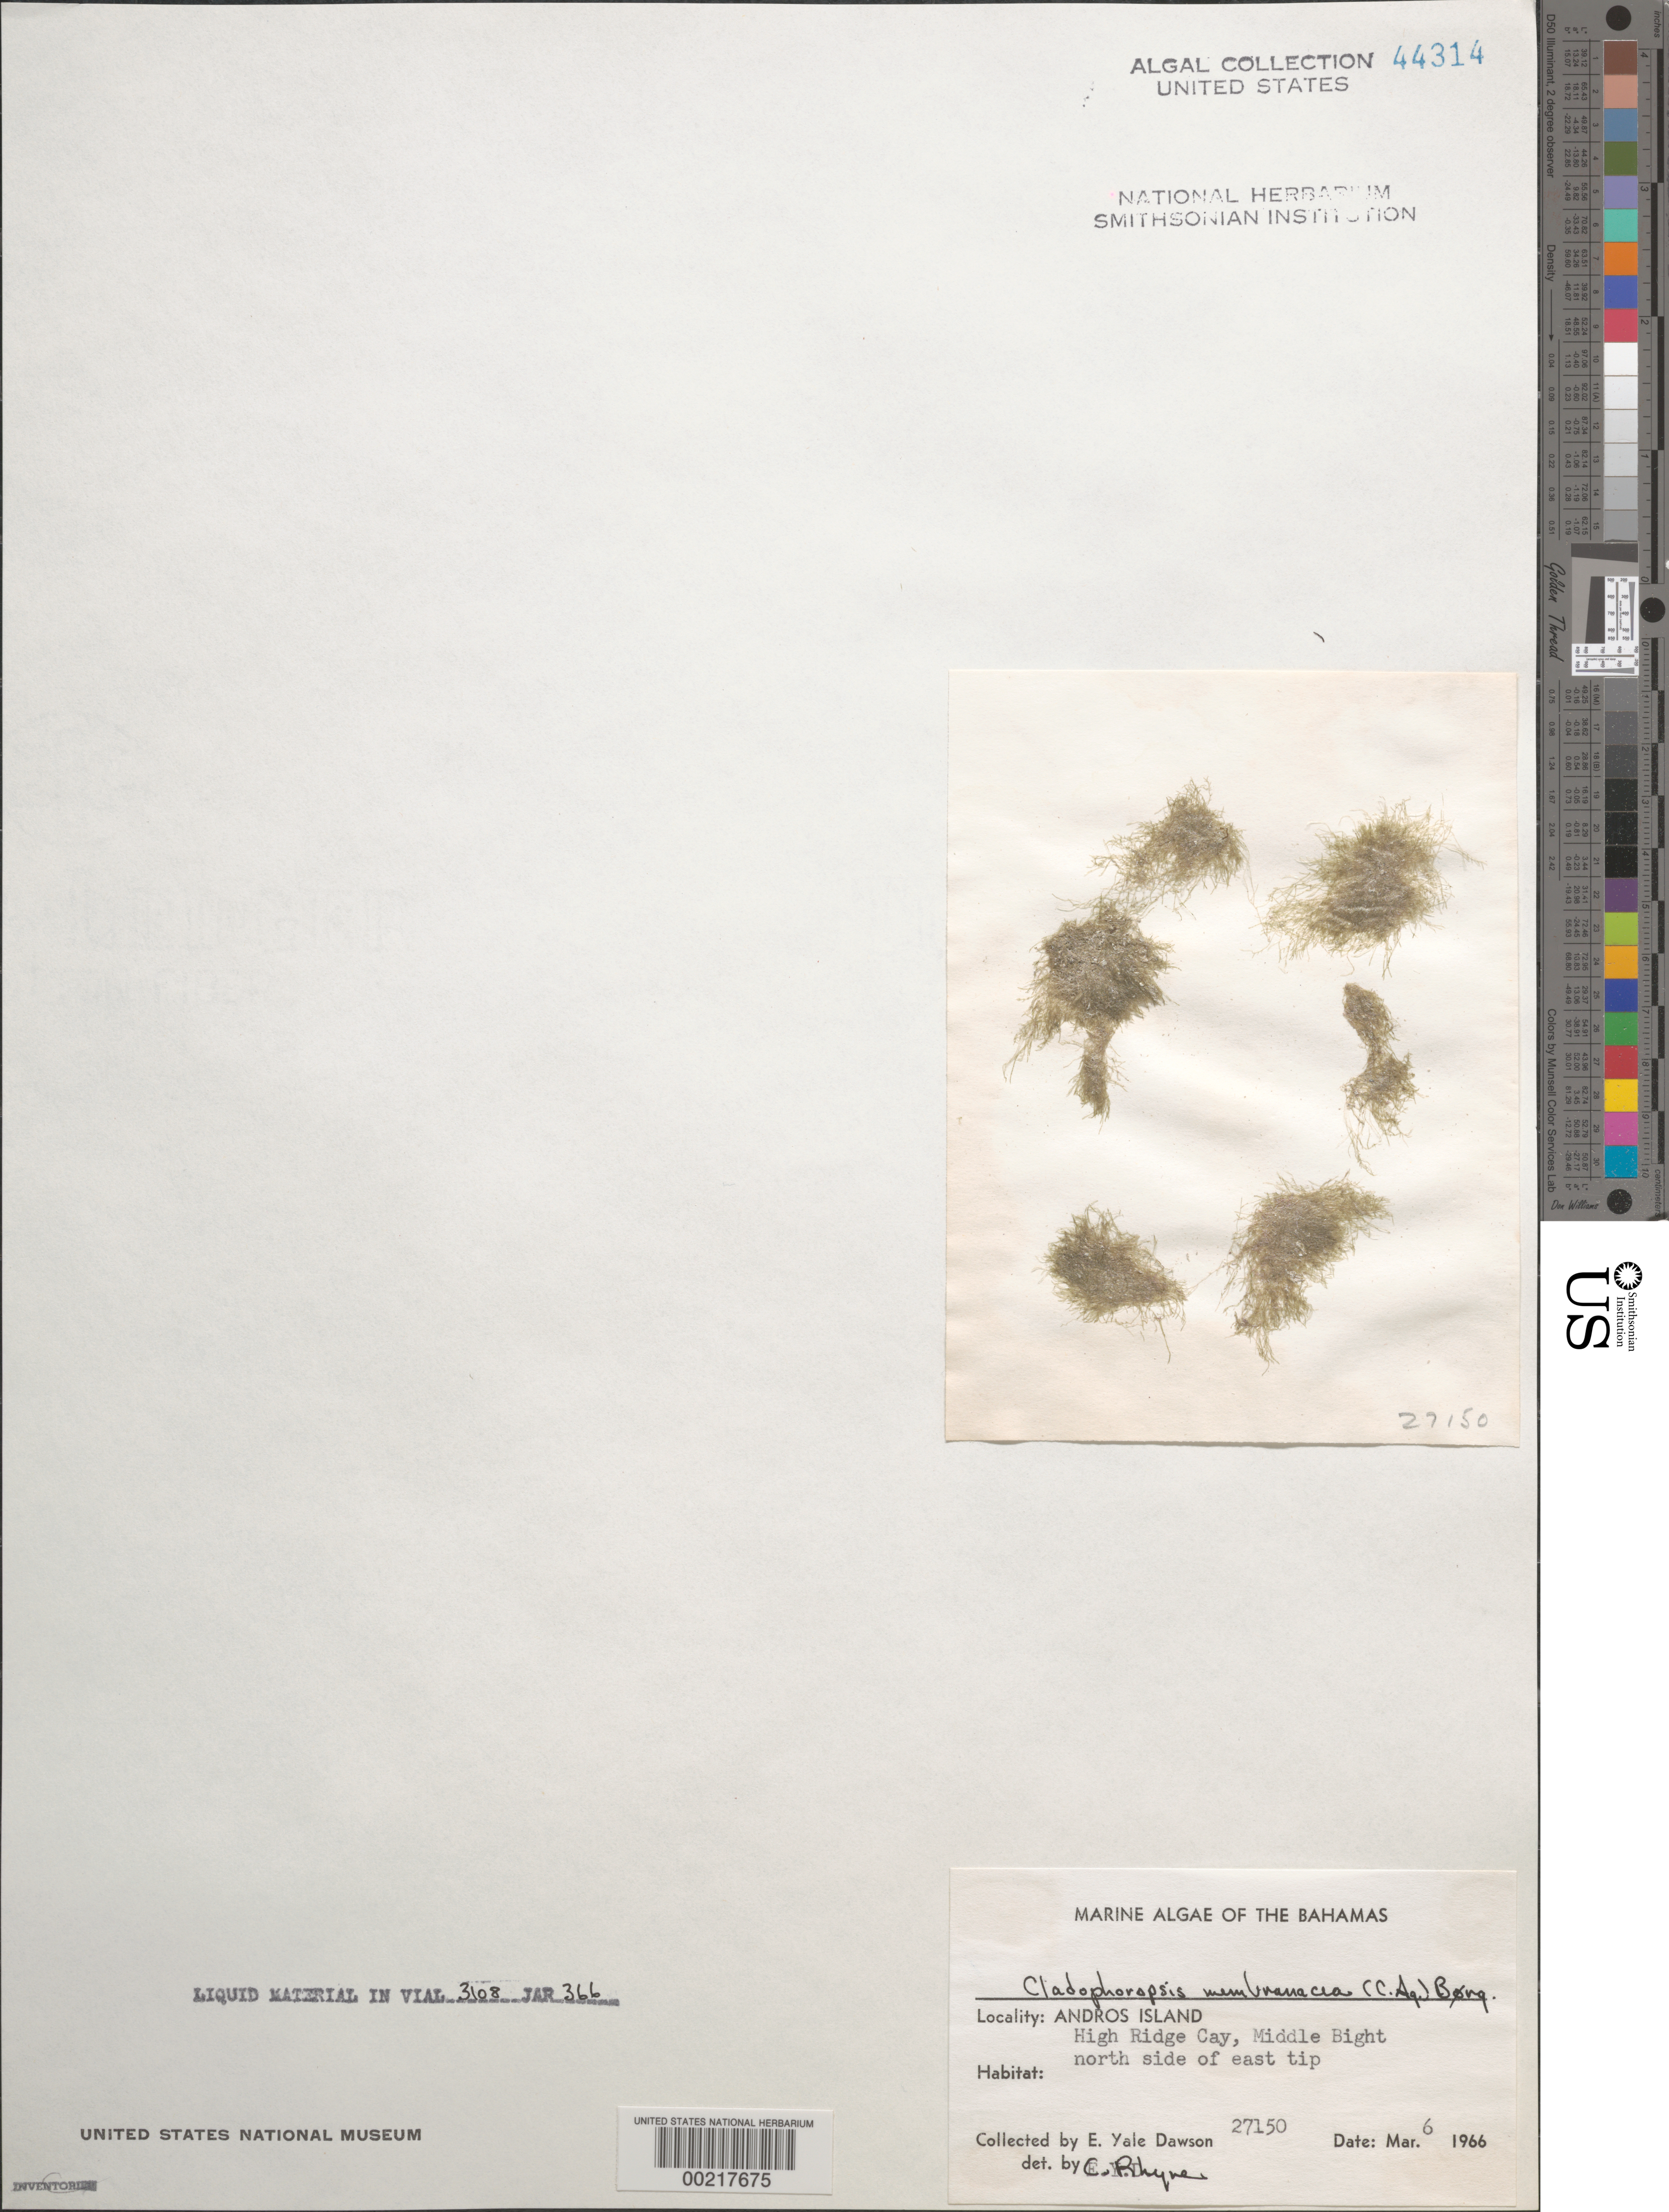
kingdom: Plantae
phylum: Chlorophyta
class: Ulvophyceae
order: Siphonocladales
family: Boodleaceae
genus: Cladophoropsis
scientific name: Cladophoropsis membranacea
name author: (Hofman-Bang) Børgesen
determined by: Rhyne, C. F.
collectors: E. Y. Dawson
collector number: EYD 27150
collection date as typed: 06 Mar 1966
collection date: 1966-03-06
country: Bahamas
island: High Ridge Cay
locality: Middle Bight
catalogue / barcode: US 44314